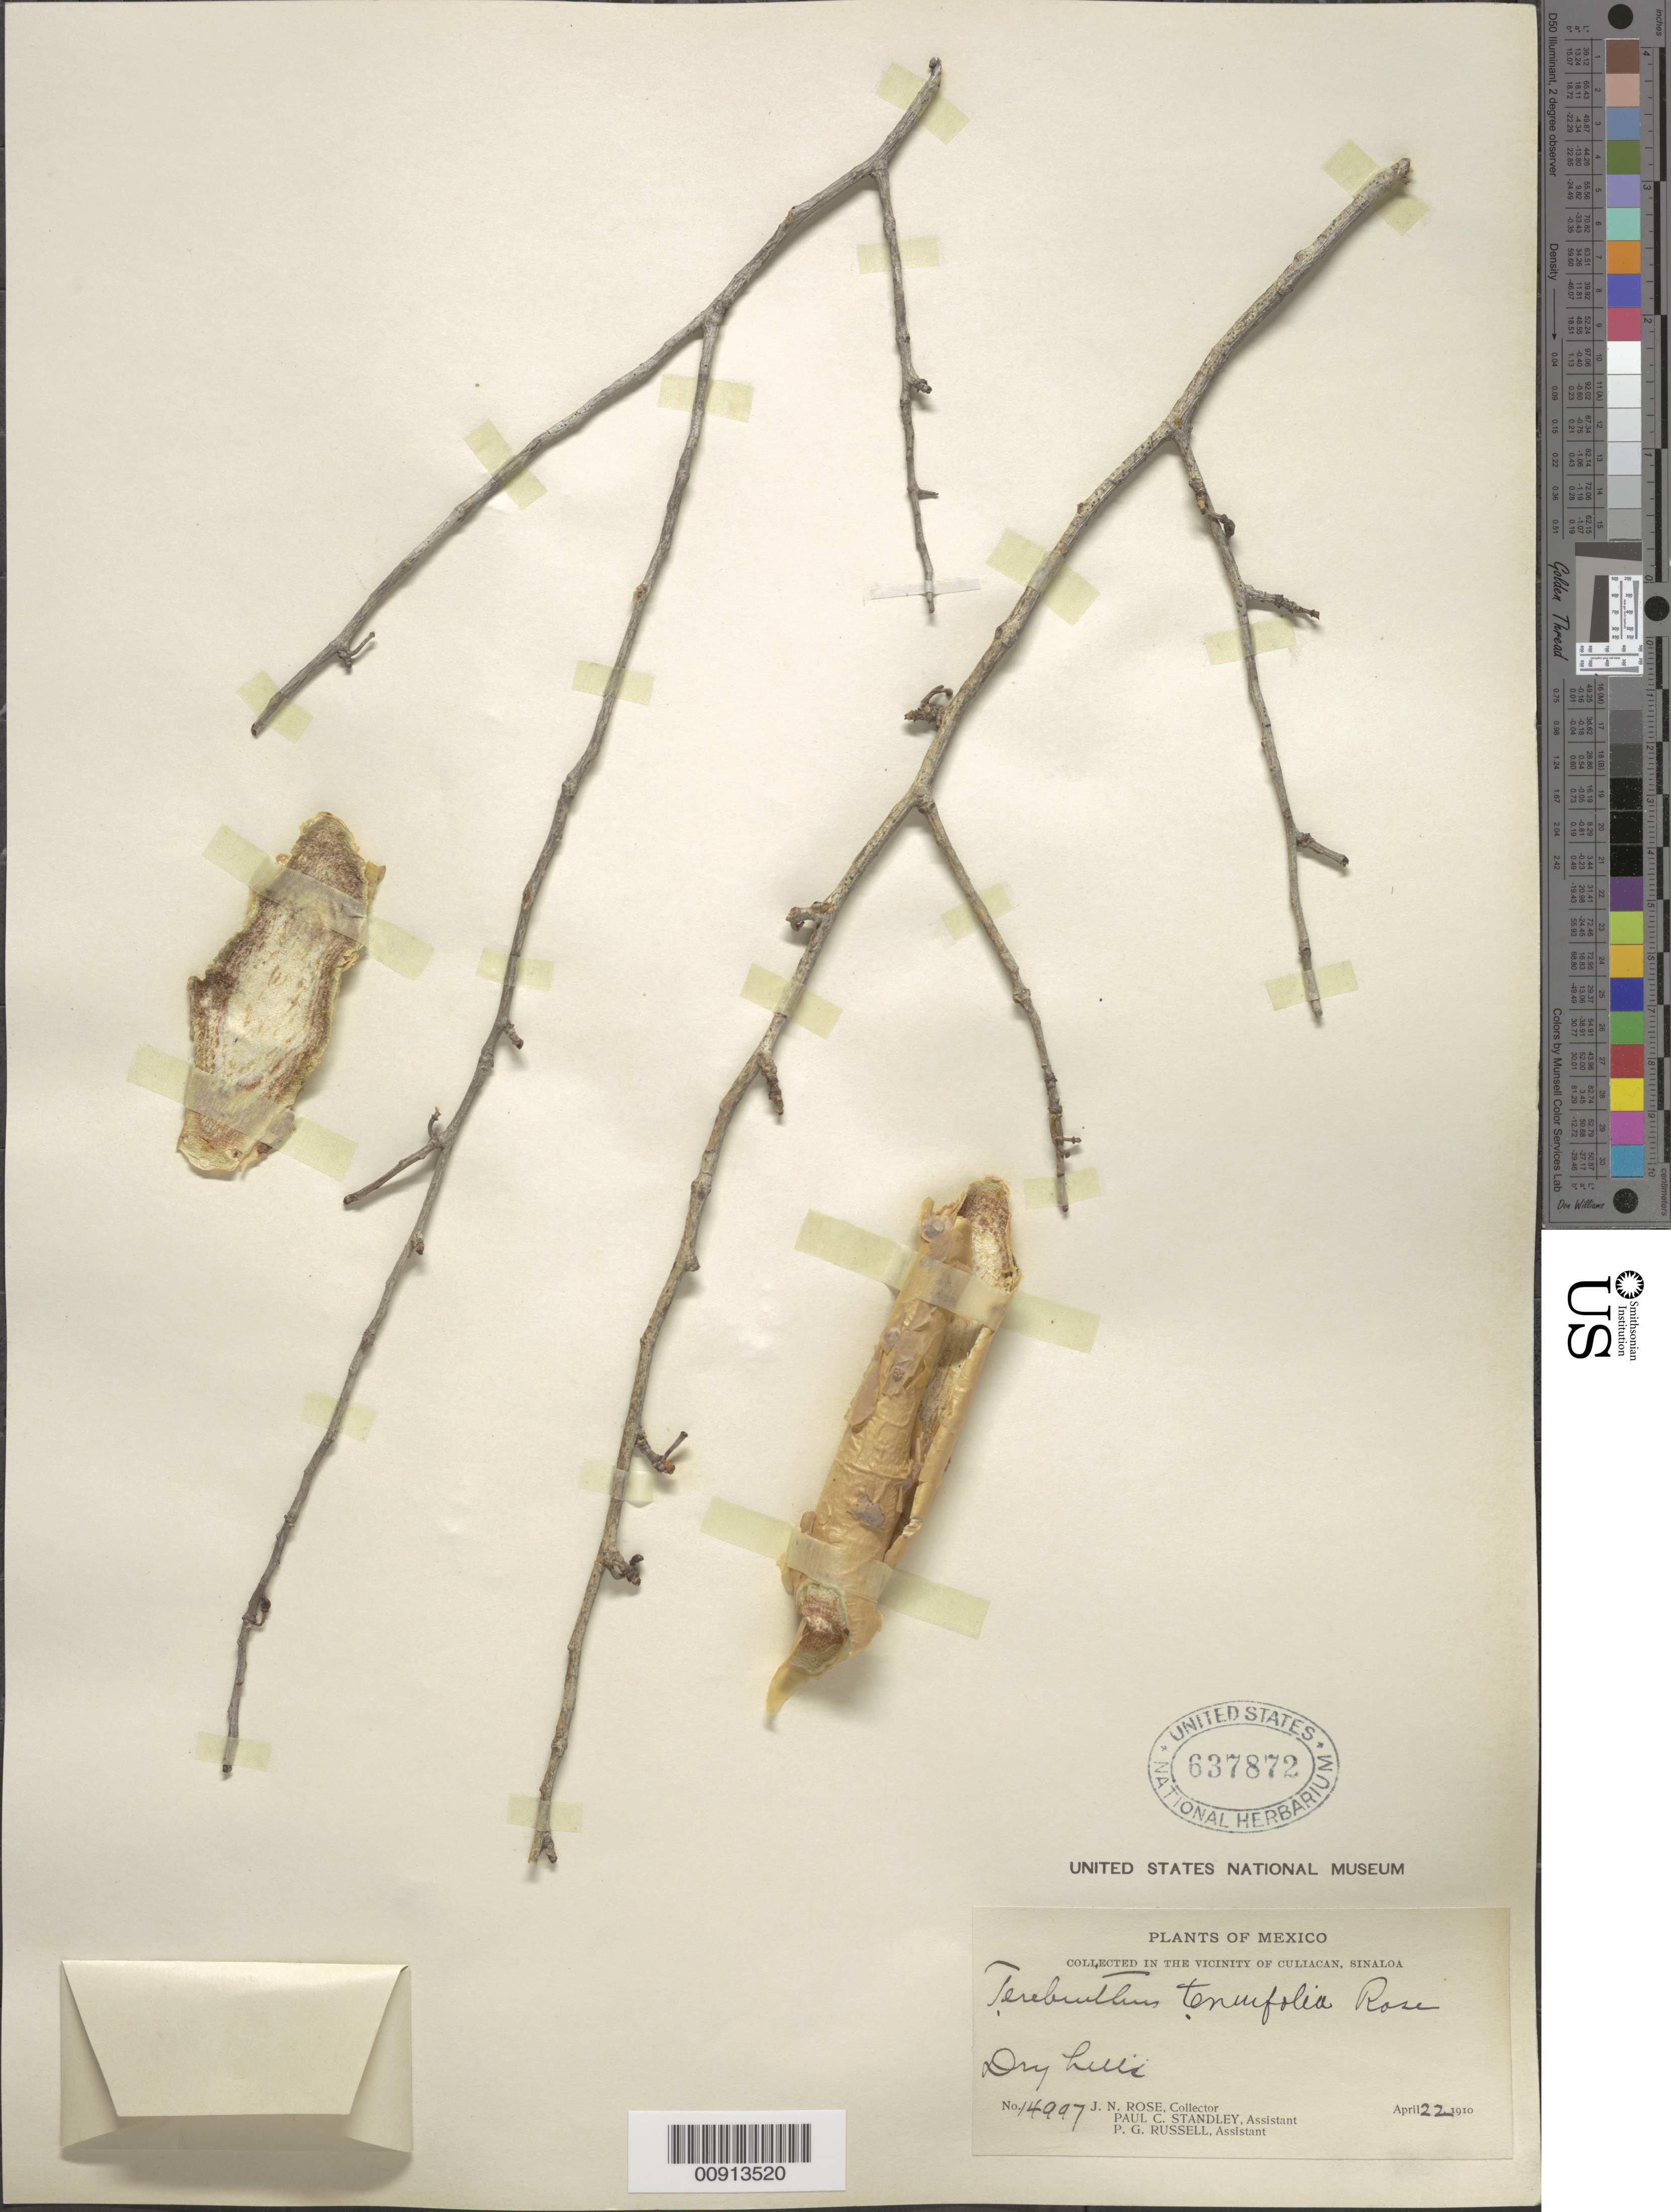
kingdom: Plantae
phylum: Tracheophyta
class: Magnoliopsida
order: Sapindales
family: Burseraceae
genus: Bursera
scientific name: Bursera fagaroides var. elongata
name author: (Kunth) Engl.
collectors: J. N. Rose, P. C. Standley & P. G. Russell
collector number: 14997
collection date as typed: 22 Apr 1910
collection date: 1910-04-22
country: Mexico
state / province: Sinaloa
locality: Vicinity of Culiacán, Sinaloa.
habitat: Dry hills.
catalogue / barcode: US 637872